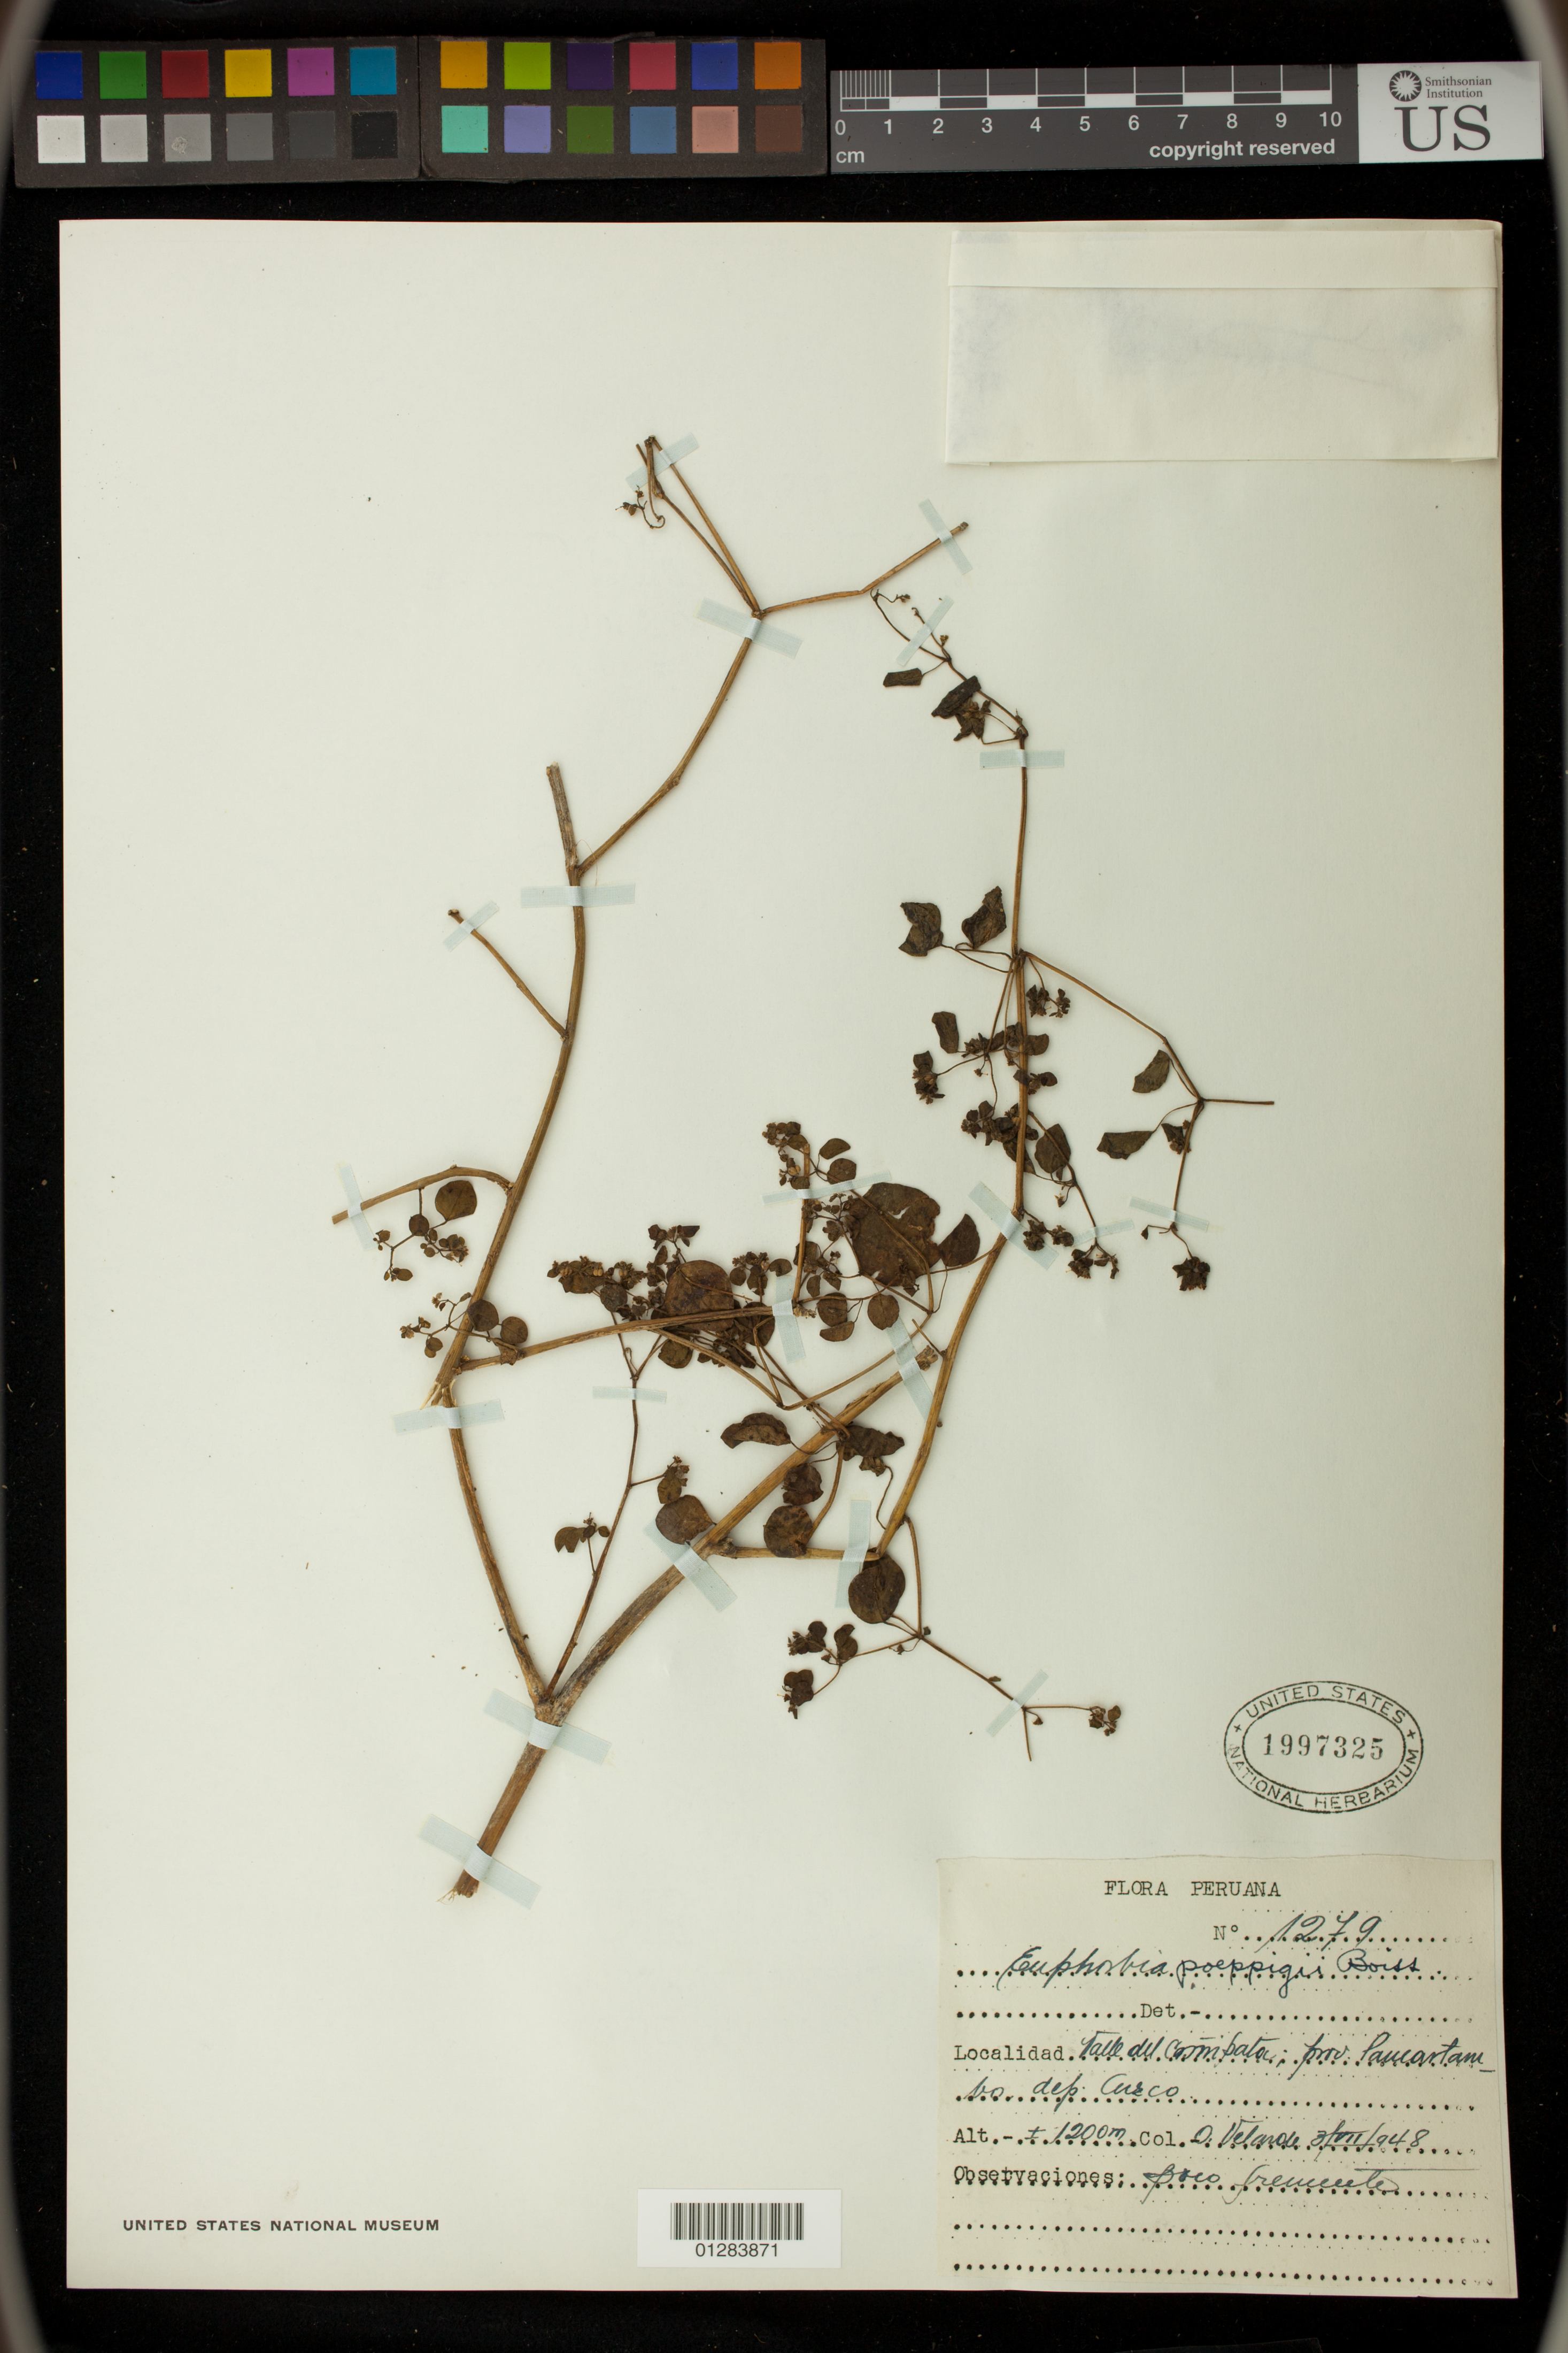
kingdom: Plantae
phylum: Tracheophyta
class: Magnoliopsida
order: Malpighiales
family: Euphorbiaceae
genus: Euphorbia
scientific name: Euphorbia poeppigii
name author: (Klotzsch & Garcke) Boiss.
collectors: O. Velarole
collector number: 1279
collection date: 1948-07-03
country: Peru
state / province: Cusco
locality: Talla del Carambola; prov Paucartambo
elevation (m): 1200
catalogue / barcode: US 1997325